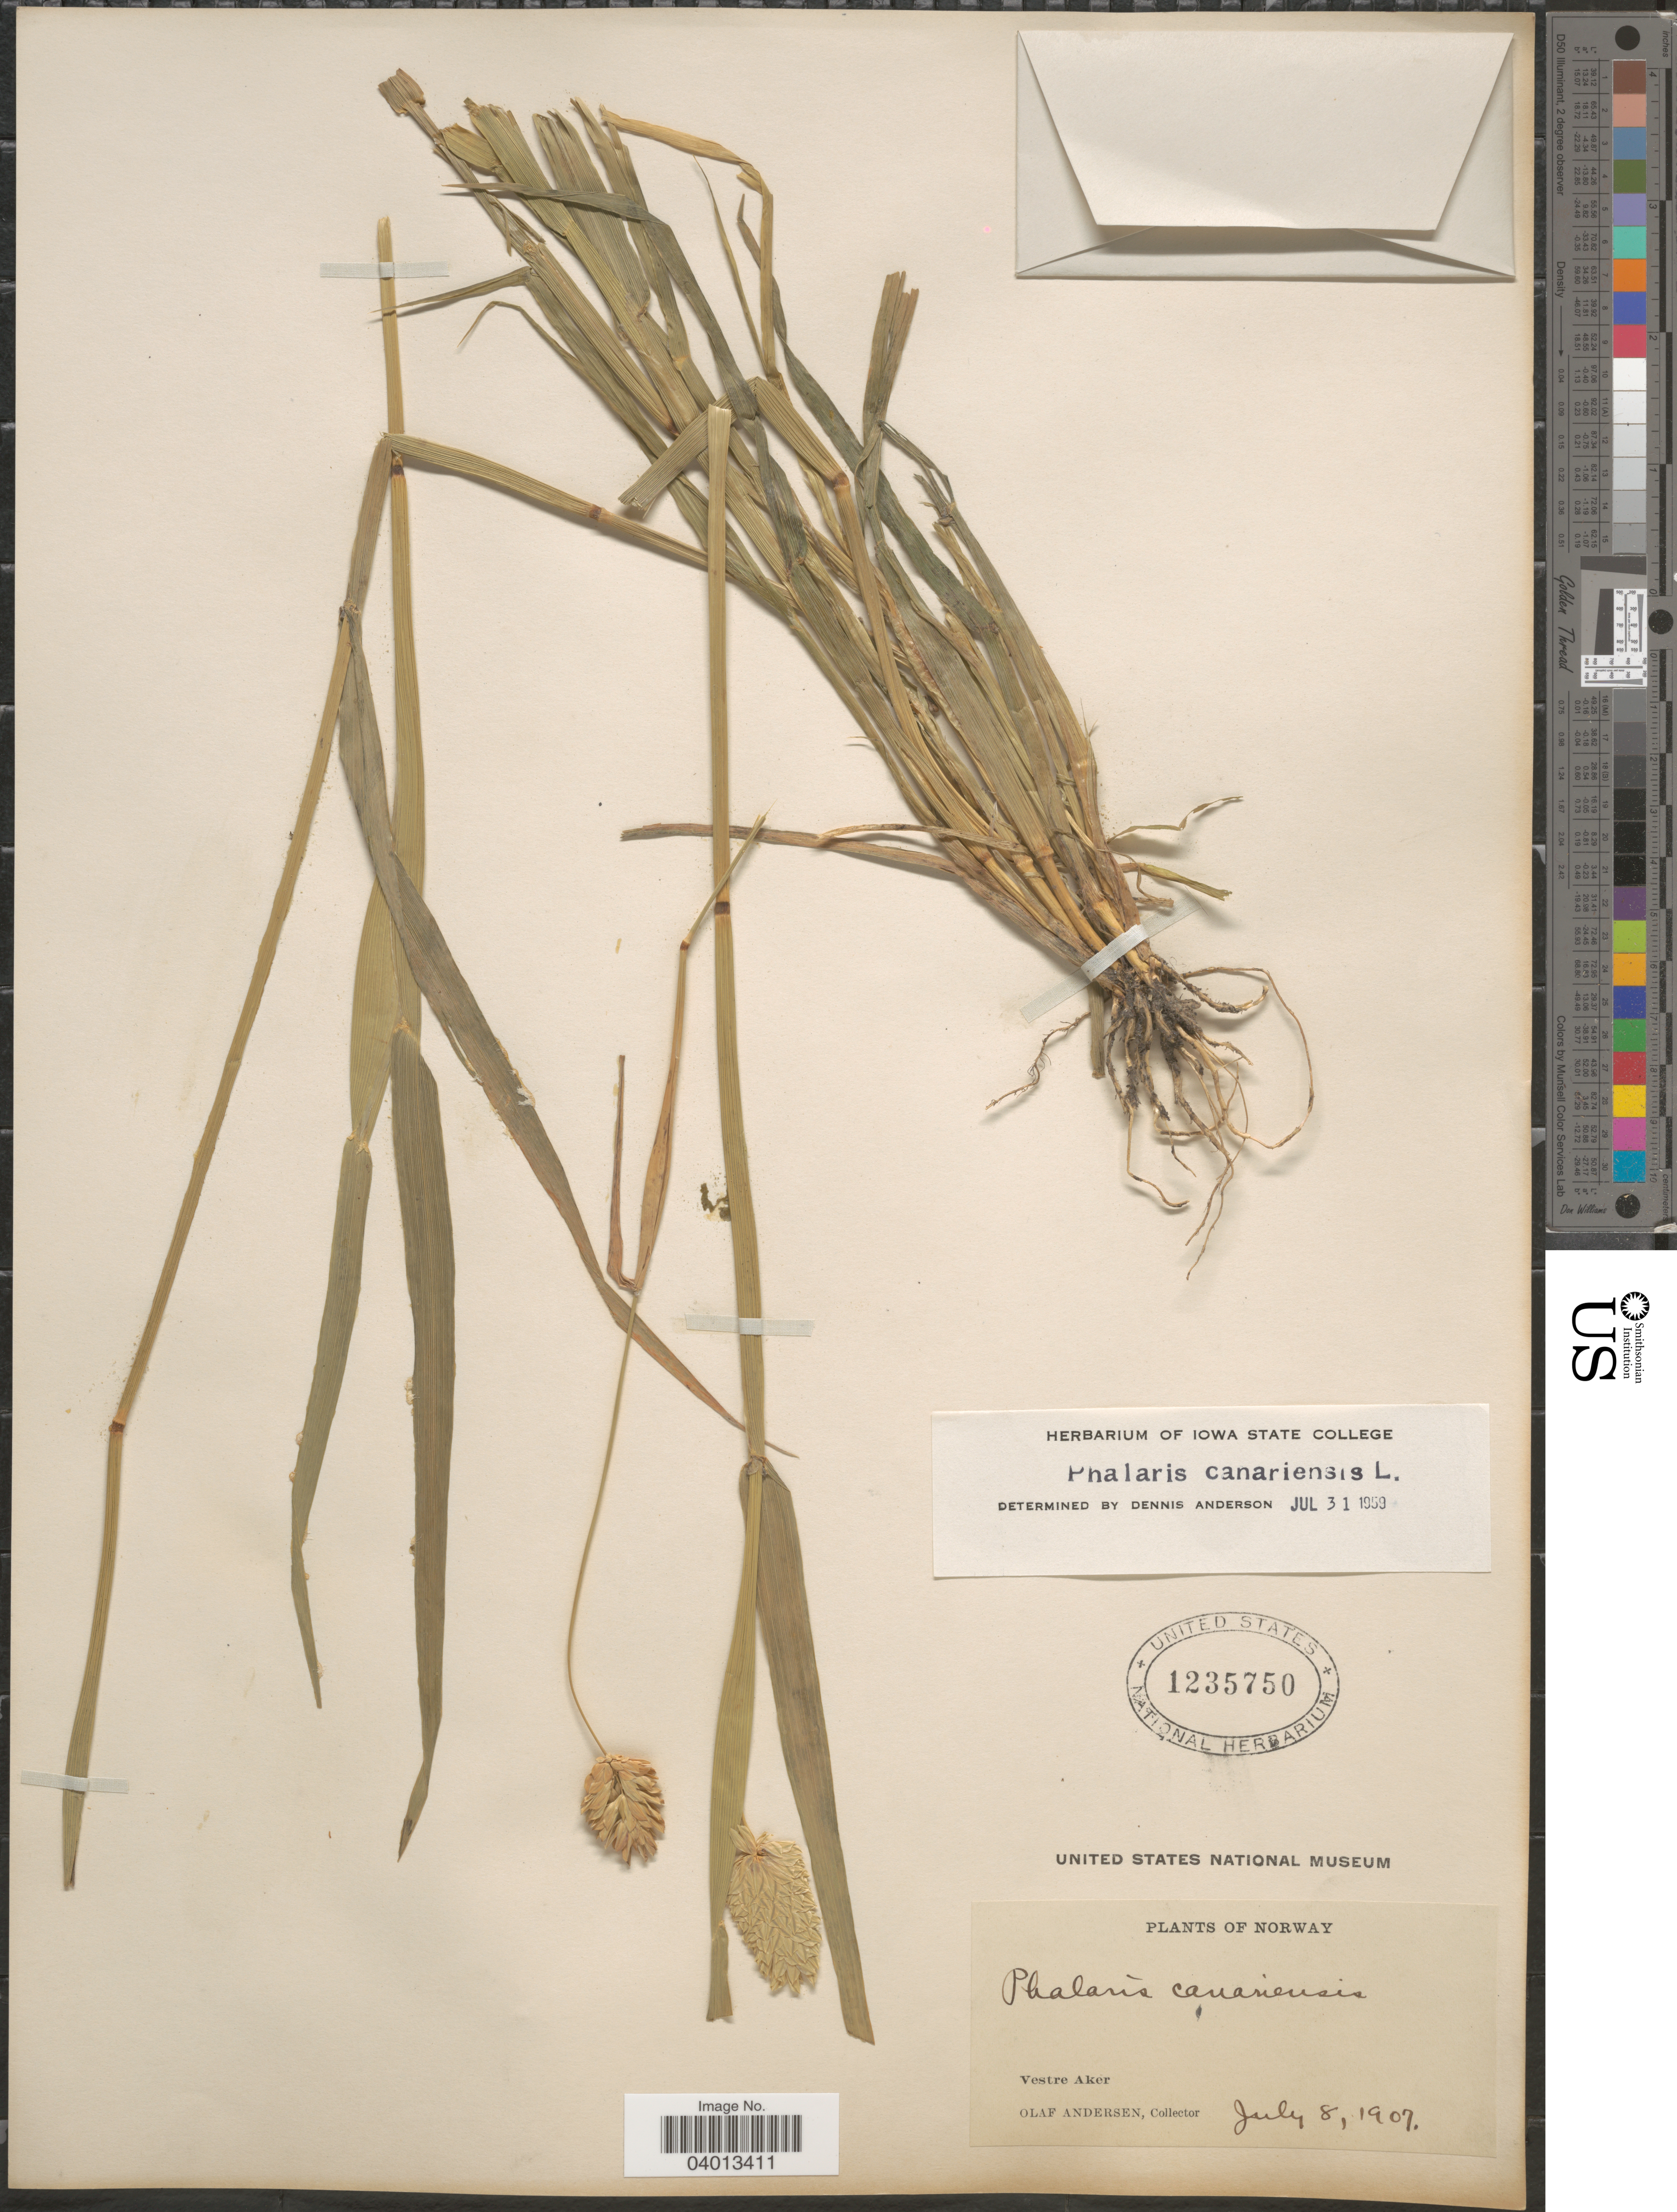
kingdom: Plantae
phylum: Tracheophyta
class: Liliopsida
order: Poales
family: Poaceae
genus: Phalaris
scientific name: Phalaris canariensis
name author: L.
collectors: O. Andersen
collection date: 1907-07-08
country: Norway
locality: Vestre Aker.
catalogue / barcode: US 1235750